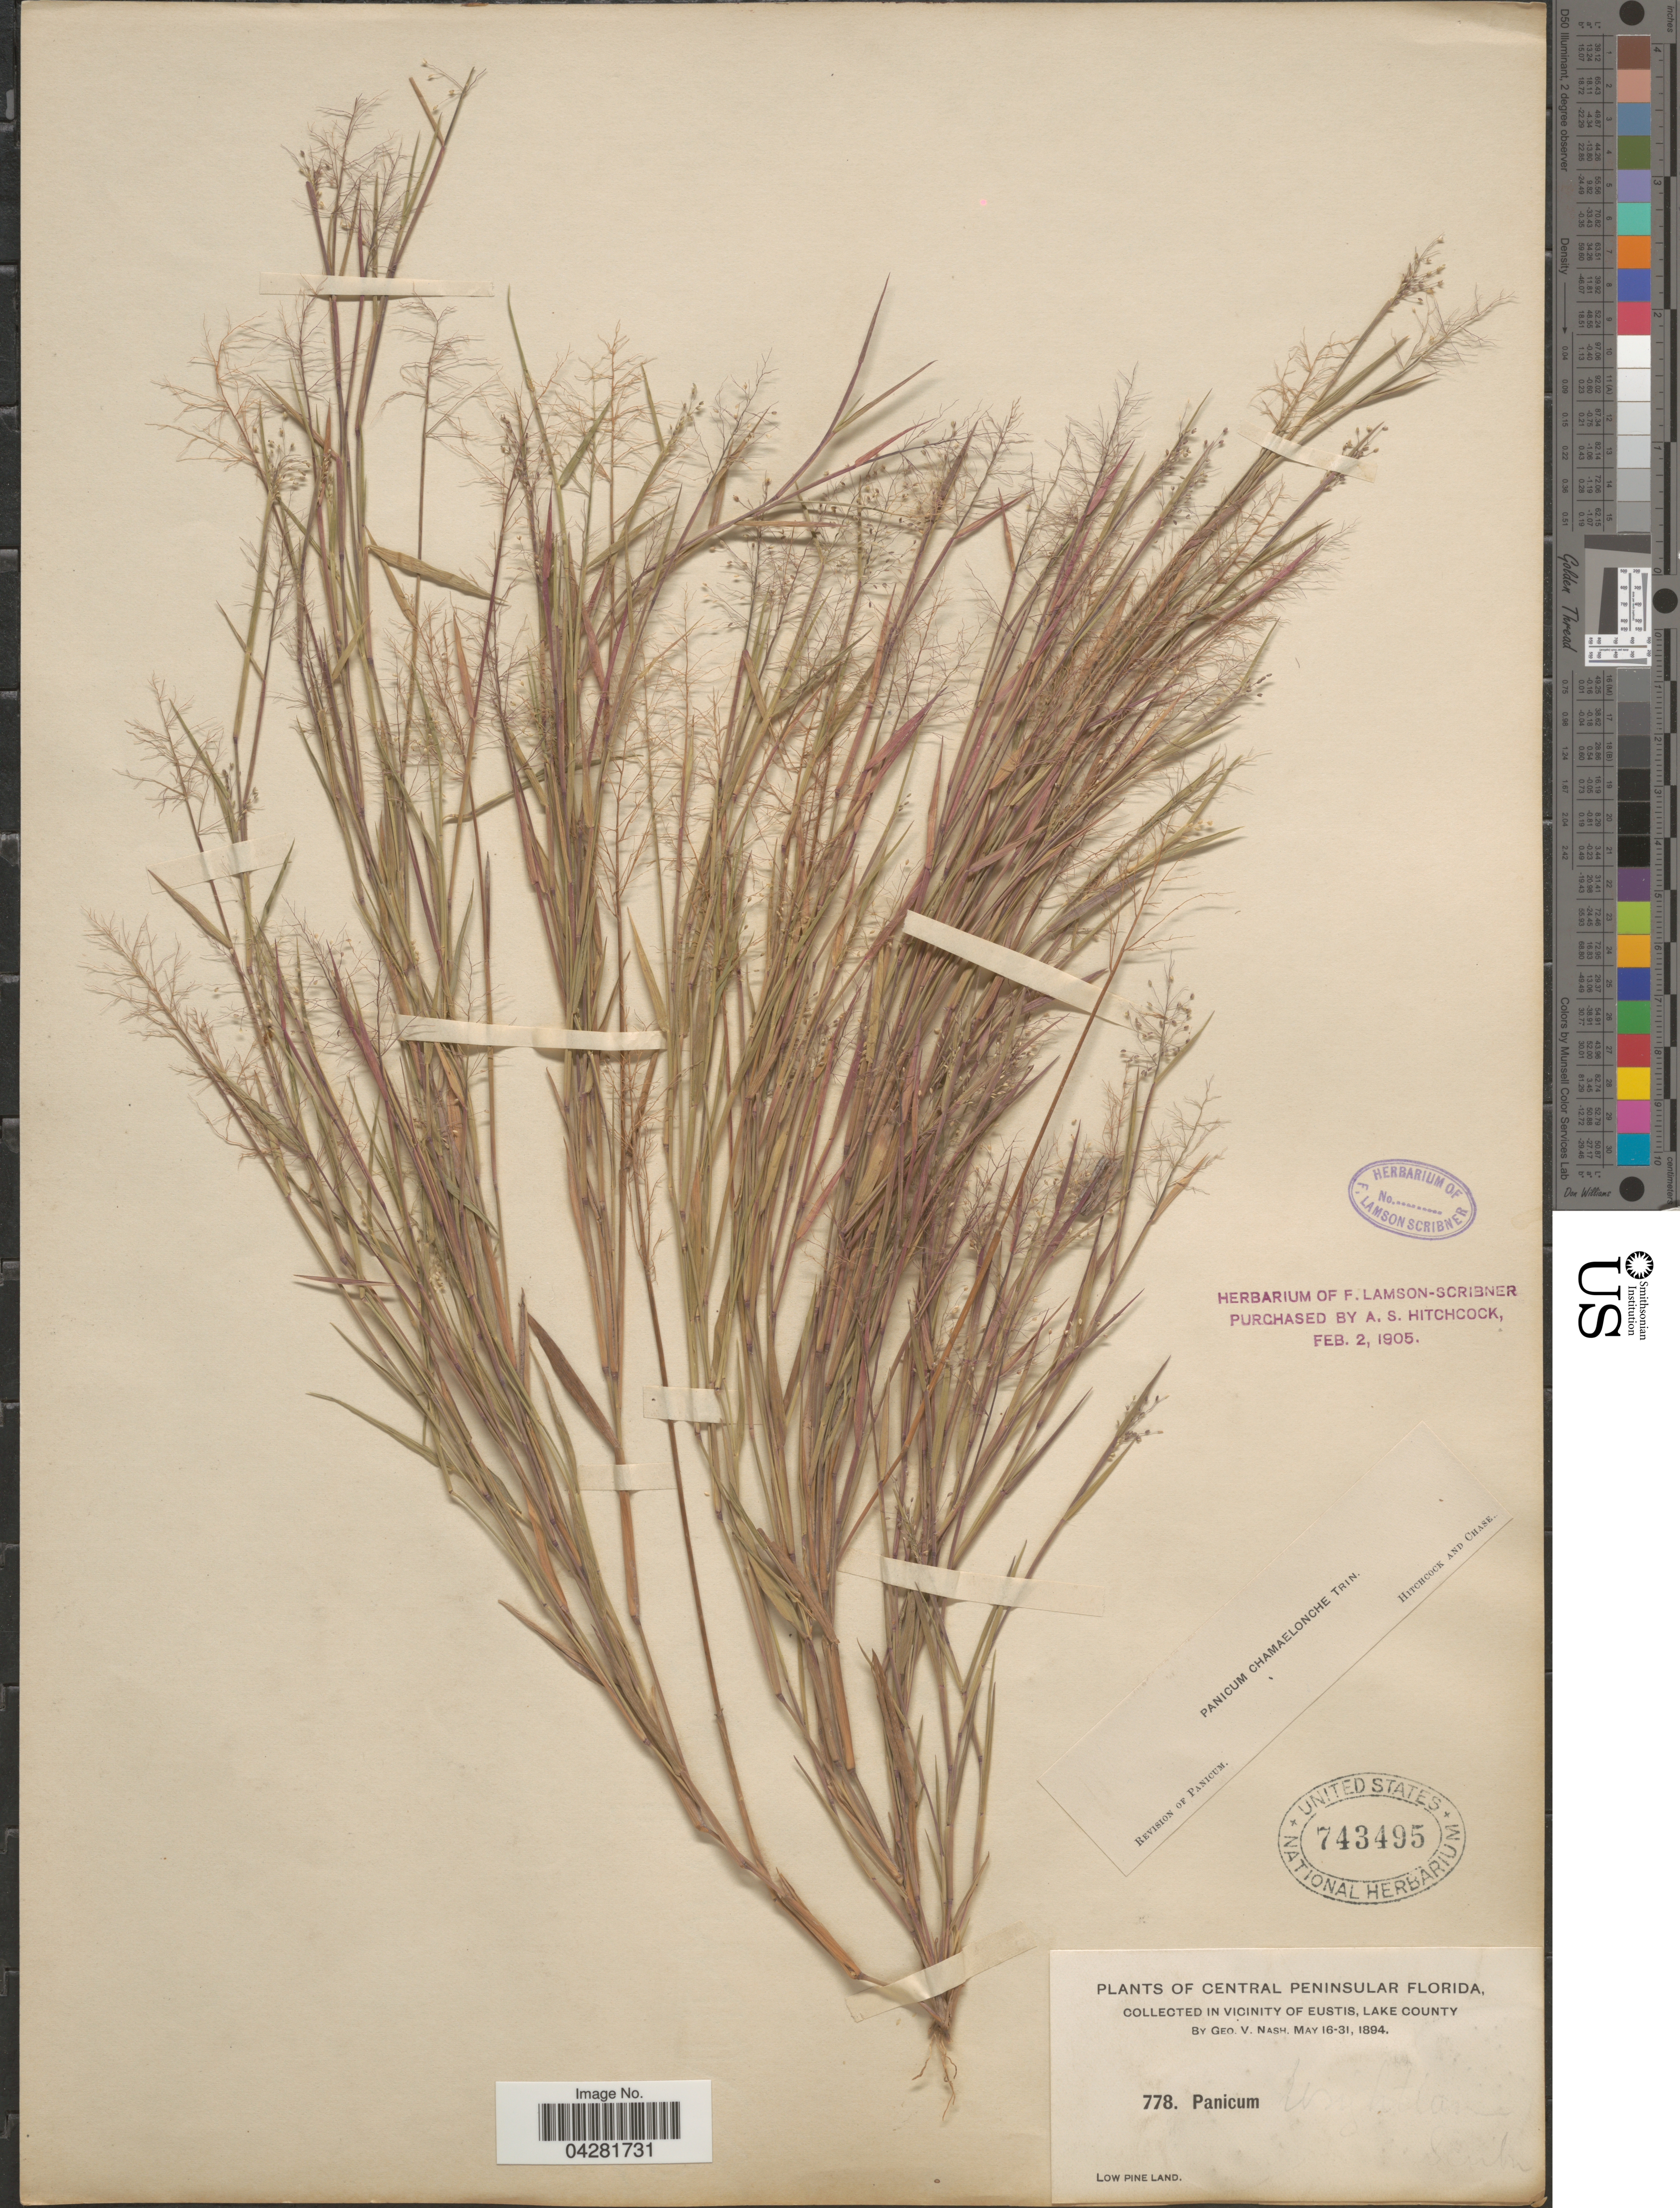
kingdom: Plantae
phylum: Tracheophyta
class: Liliopsida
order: Poales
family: Poaceae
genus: Dichanthelium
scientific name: Dichanthelium ensifolium var. ensifolium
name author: (Baldwin ex Elliot) Gould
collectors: G. V. Nash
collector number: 778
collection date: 1894-05-16/1894-05-31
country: United States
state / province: Florida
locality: Central Peninsular Florida, in vicinity of Eustis, Lake County.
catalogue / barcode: US 743495